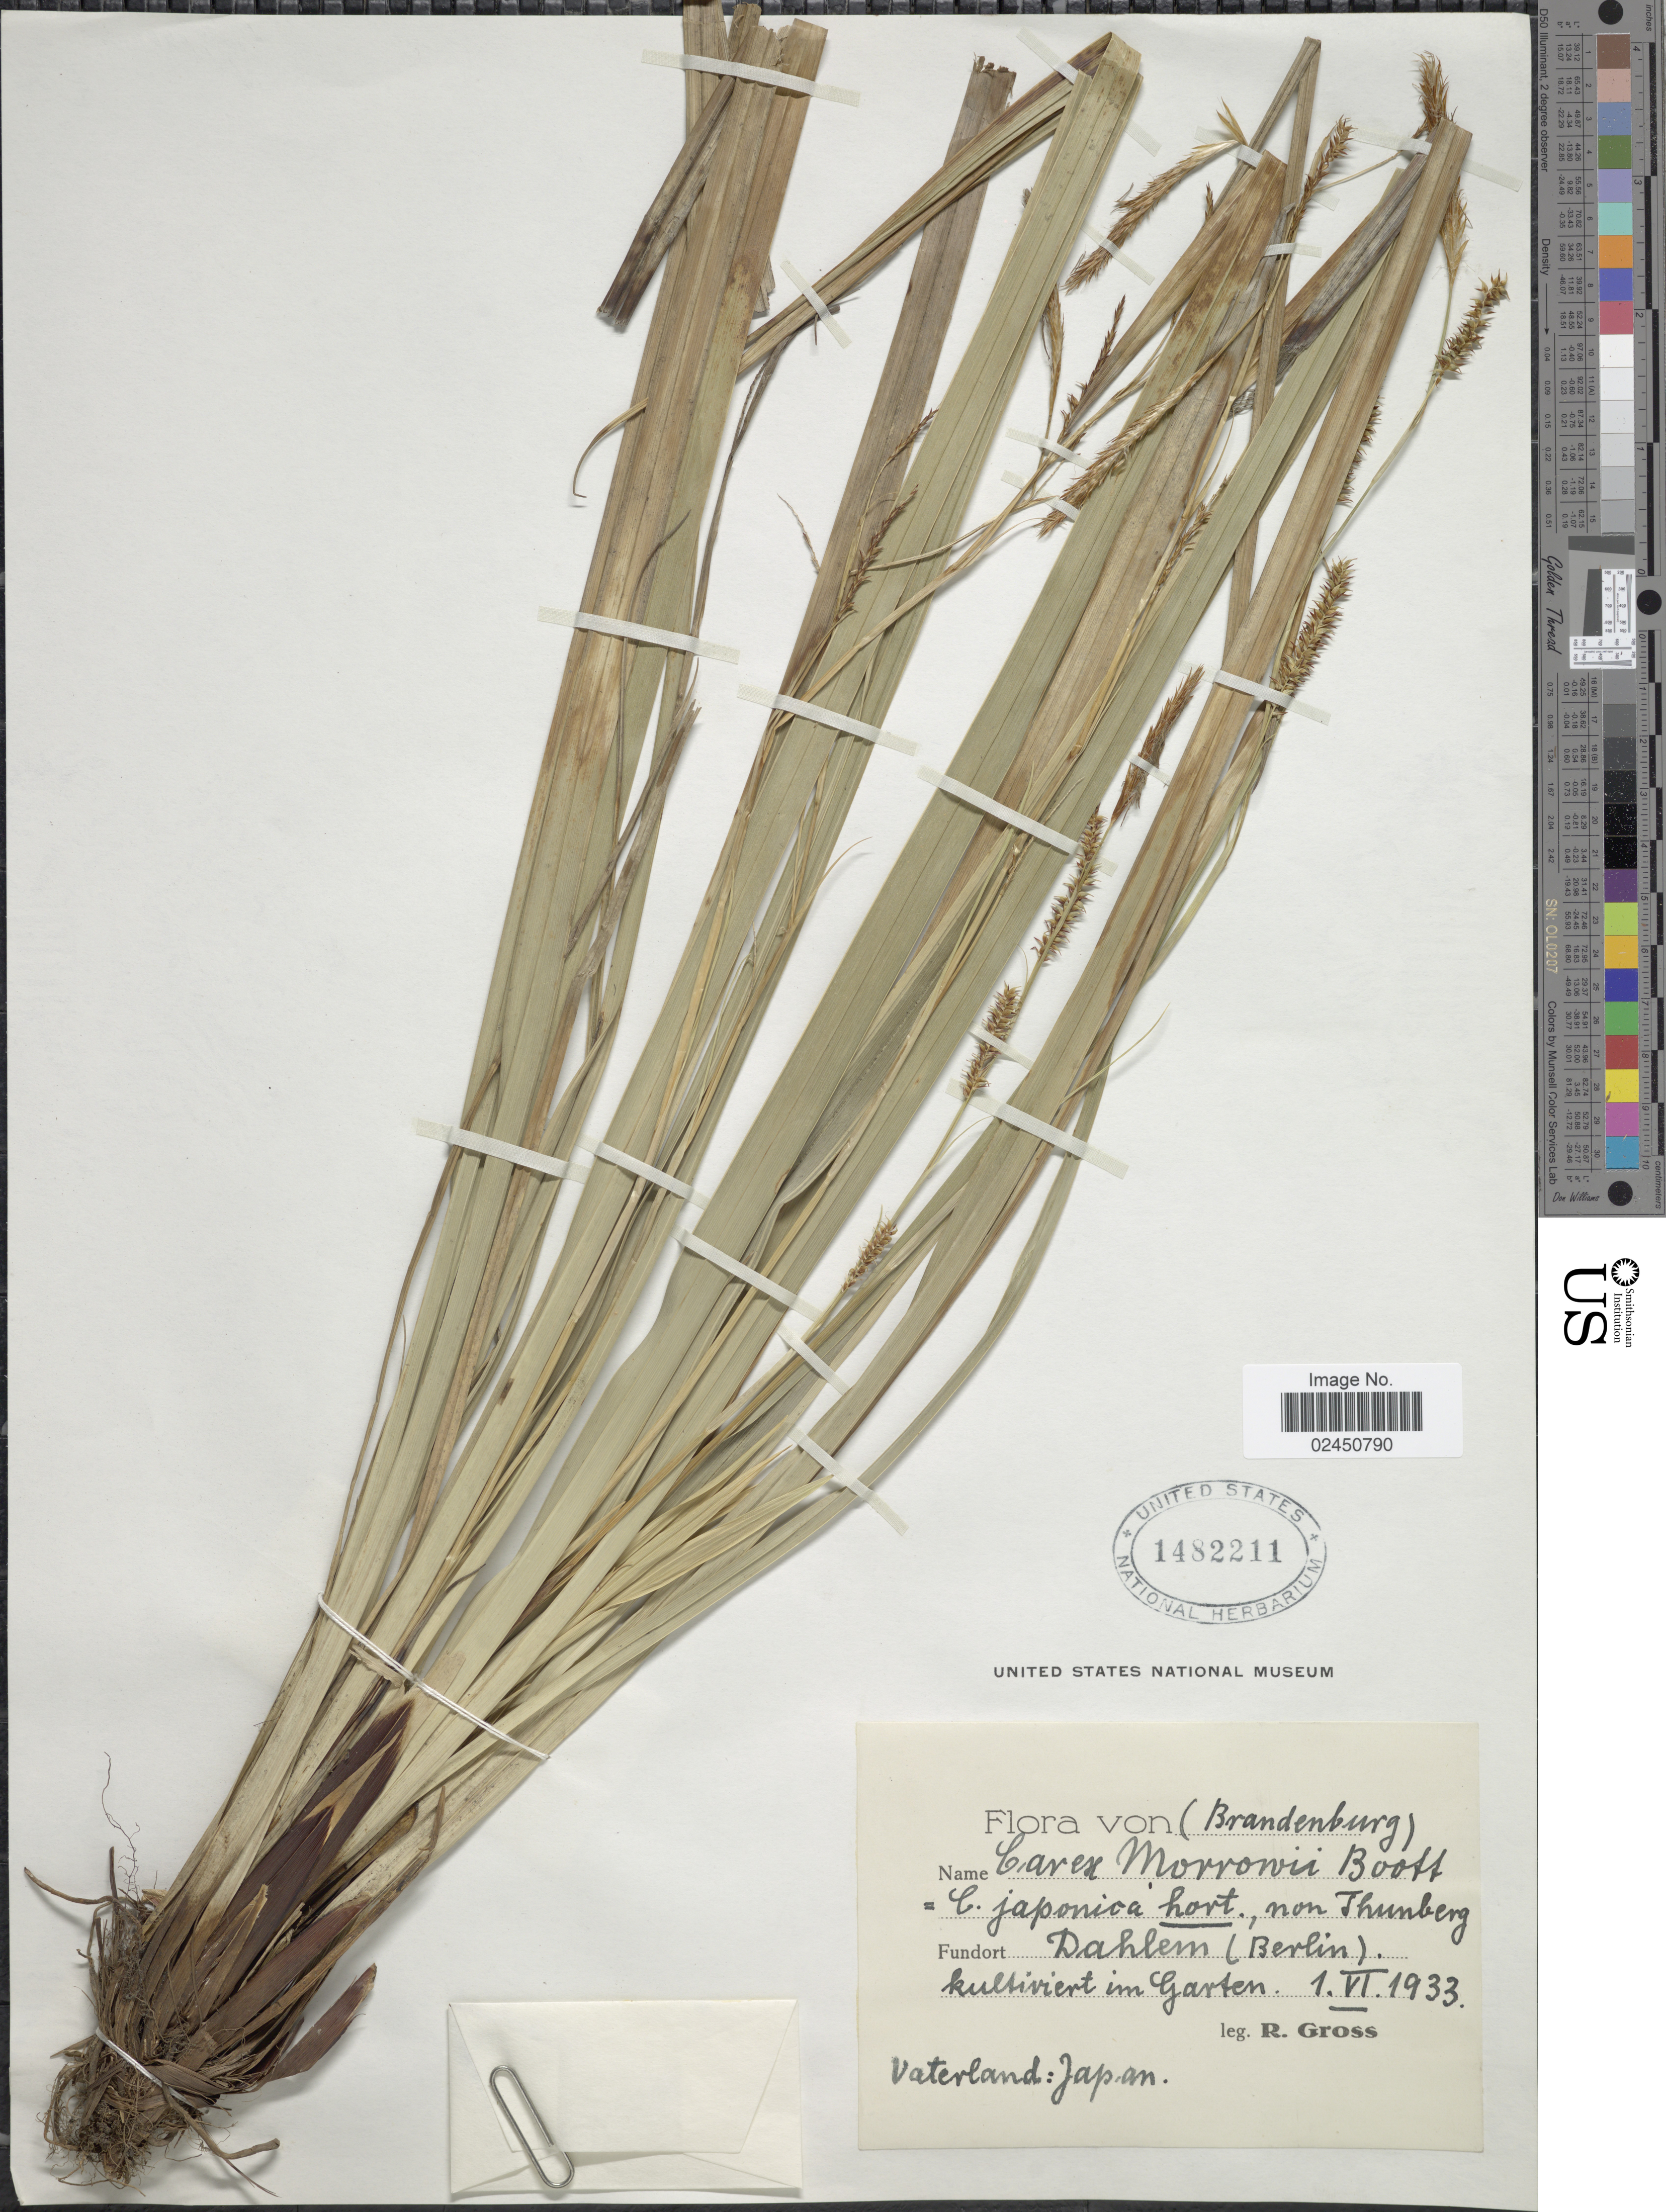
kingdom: Plantae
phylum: Tracheophyta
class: Liliopsida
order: Poales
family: Cyperaceae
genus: Carex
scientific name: Carex morrowii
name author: Boott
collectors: R. Gross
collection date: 1933-06-01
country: Germany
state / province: Berlin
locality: Dahlem (Berlin), Garten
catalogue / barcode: US 1482211